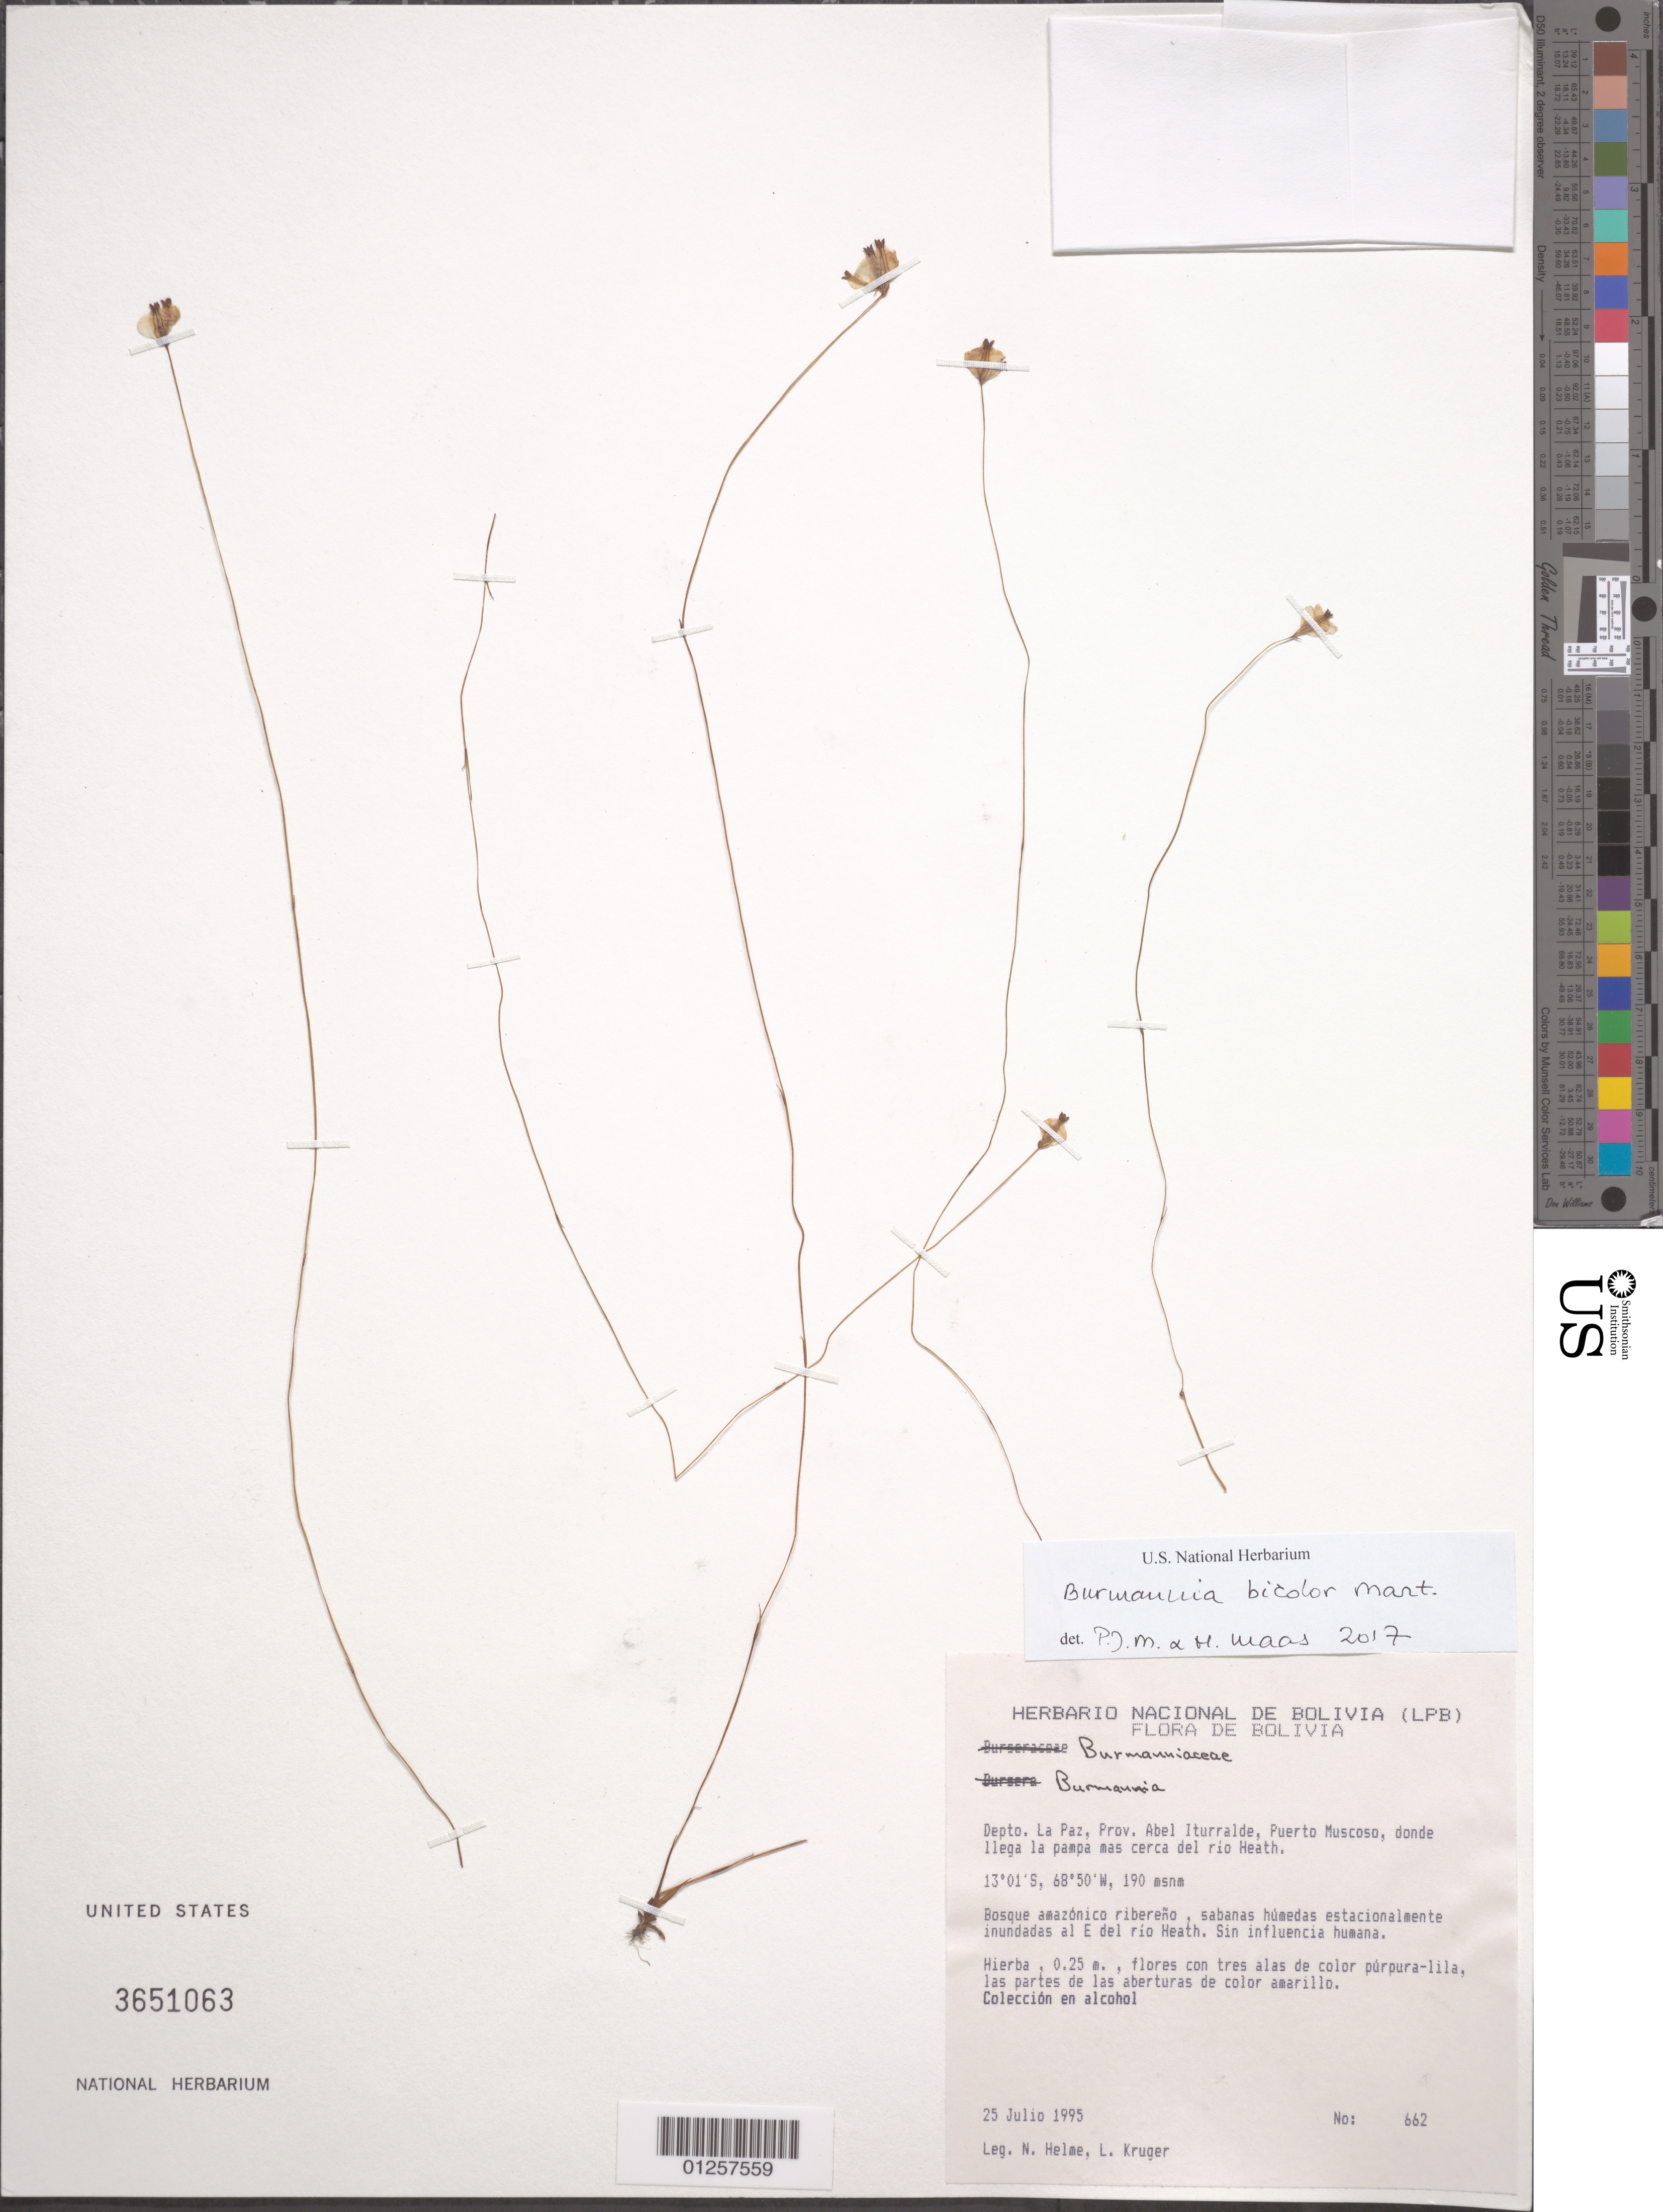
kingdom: Plantae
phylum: Tracheophyta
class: Liliopsida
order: Dioscoreales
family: Burmanniaceae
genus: Burmannia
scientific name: Burmannia bicolor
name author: Mart.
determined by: Maas, P. J. M., Curator of the herbarium (U), Nationaal Herbarium Nederland (NETHERLANDS)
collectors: N. Helme & L. Kruger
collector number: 662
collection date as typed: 25 Jul 1995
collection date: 1995-07-25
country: Bolivia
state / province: La Paz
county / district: Abel Iturralde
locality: Puerto Muscoso, donde llega la pampa mas cerca del Rio Heath.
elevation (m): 190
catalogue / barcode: US 3651063